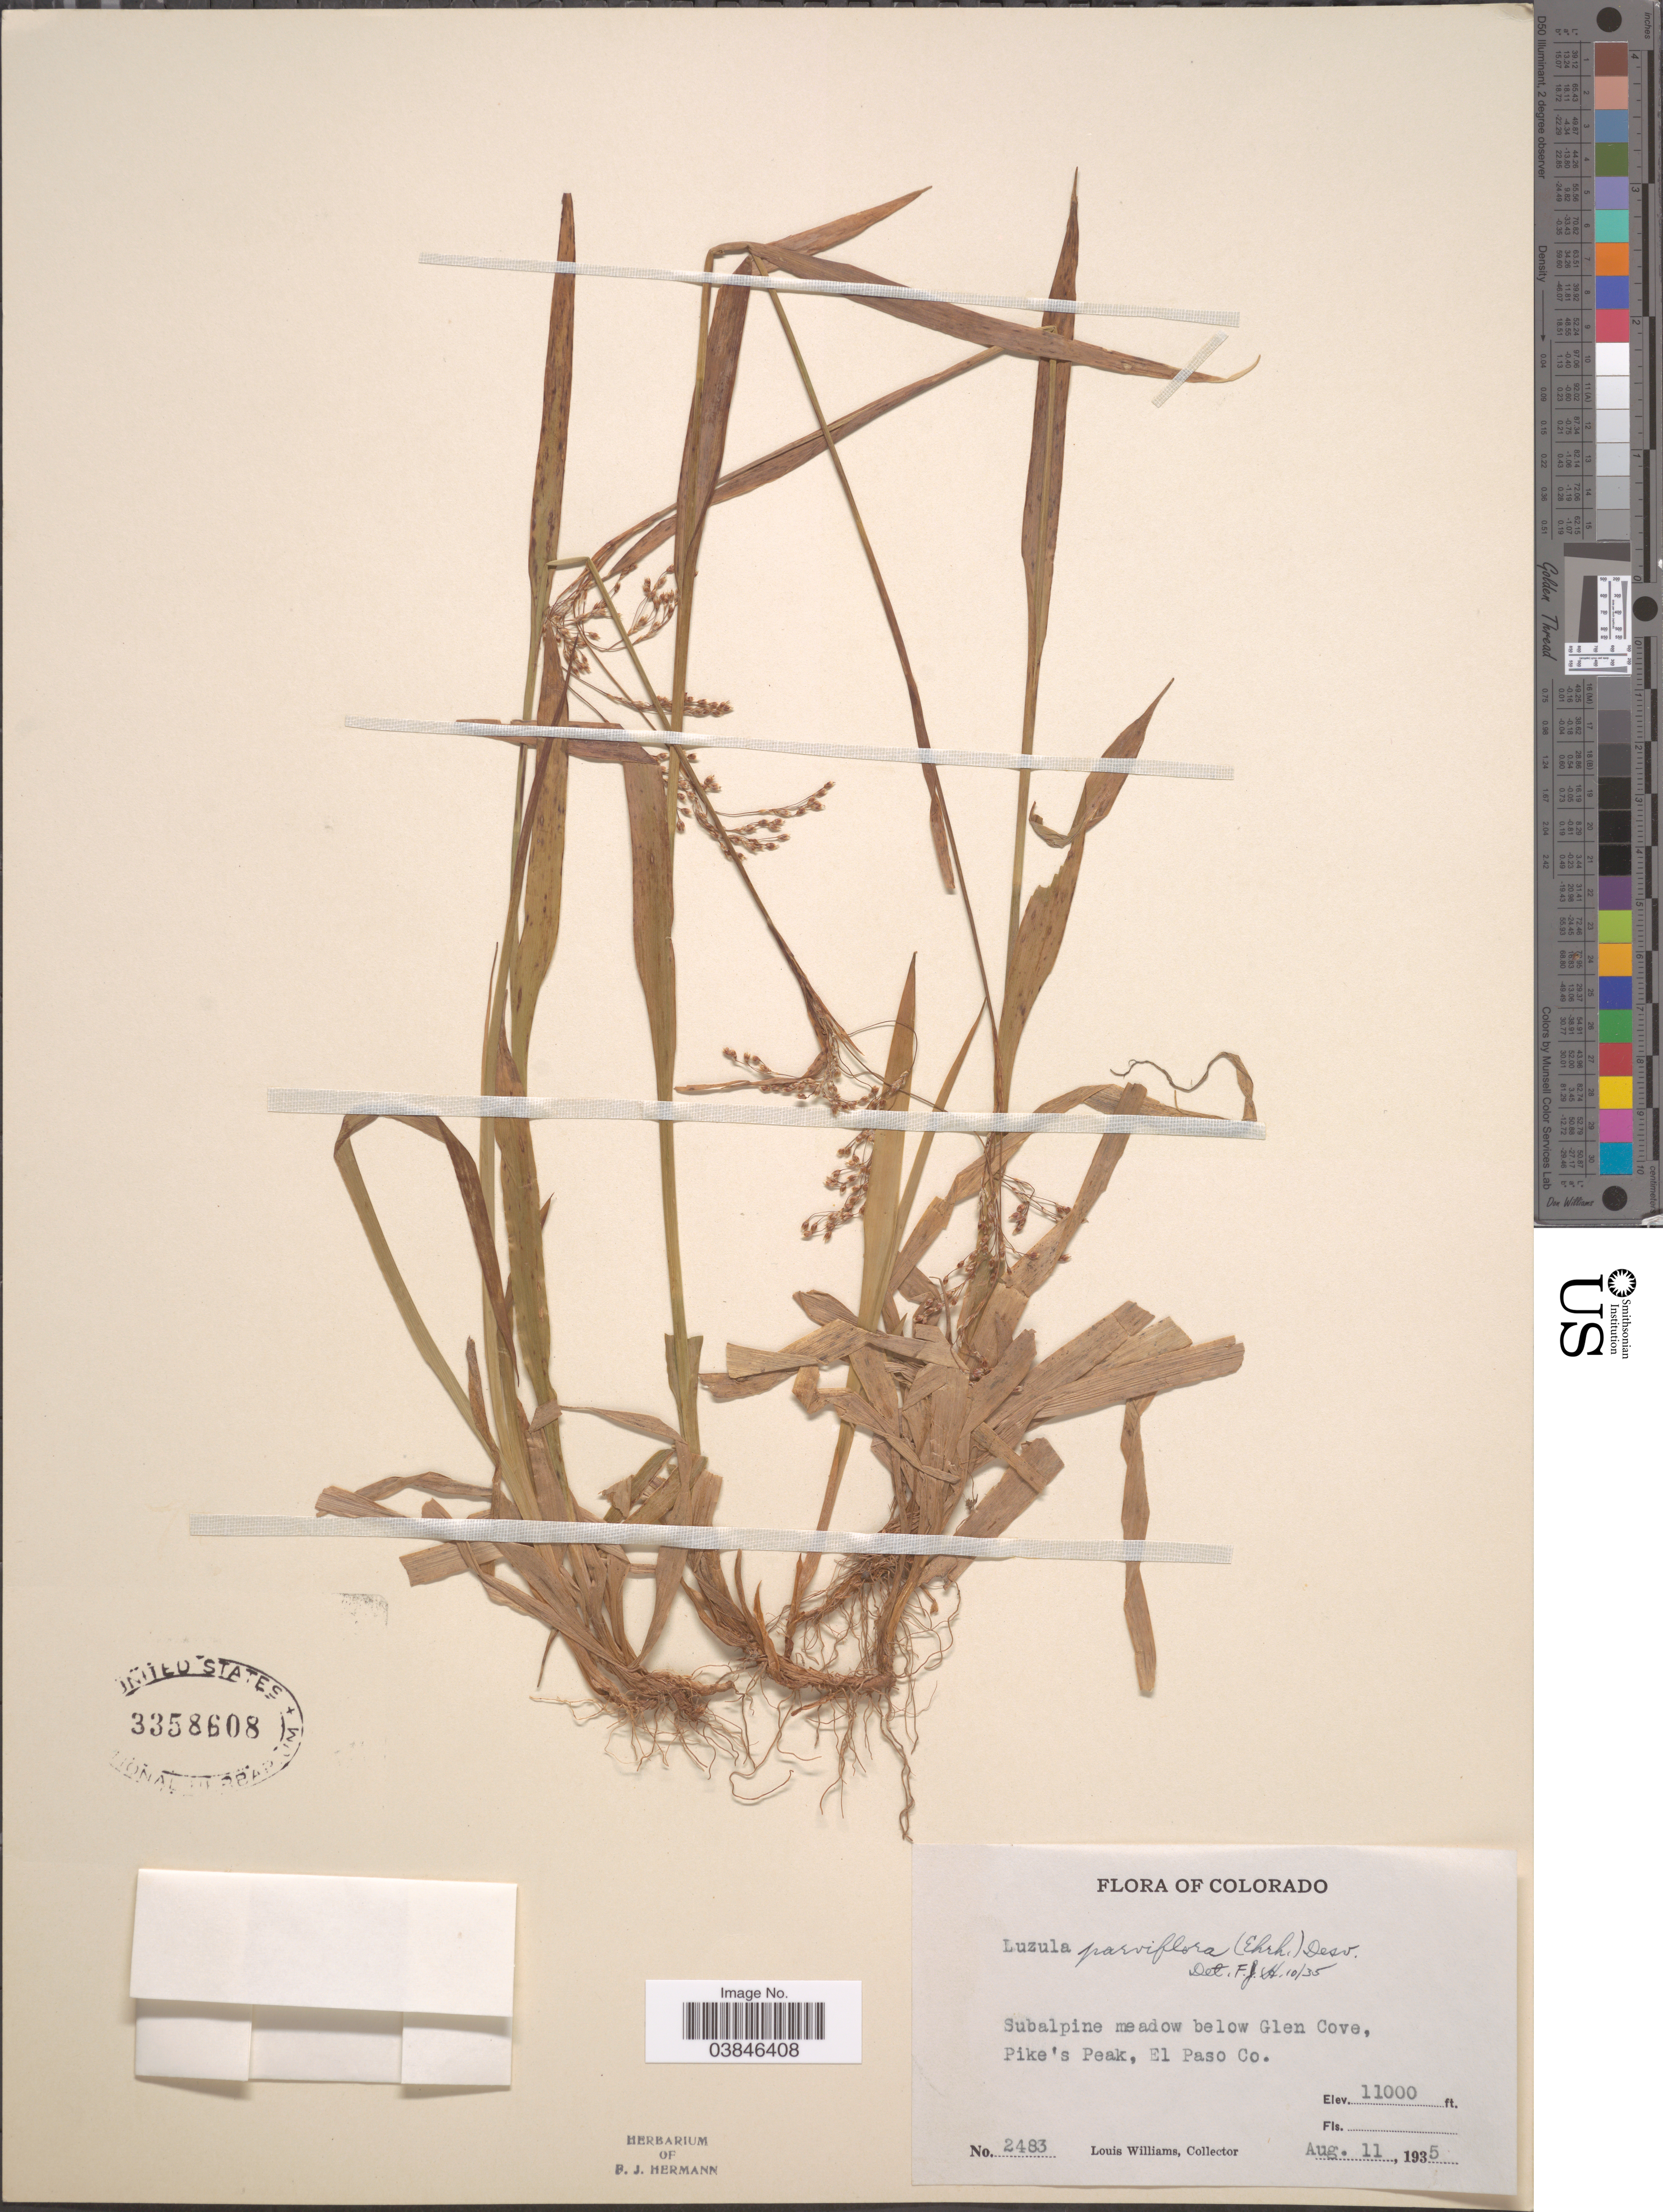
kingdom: Plantae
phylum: Tracheophyta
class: Liliopsida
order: Poales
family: Juncaceae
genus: Luzula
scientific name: Luzula parviflora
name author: (Ehrh.) Desv.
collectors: L. O. Williams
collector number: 2483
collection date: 1935-08-11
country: United States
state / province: Colorado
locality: Subalpine meadow below Glen Cove, Pike's Peak, El Paso Co.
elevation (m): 3353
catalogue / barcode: US 3358608